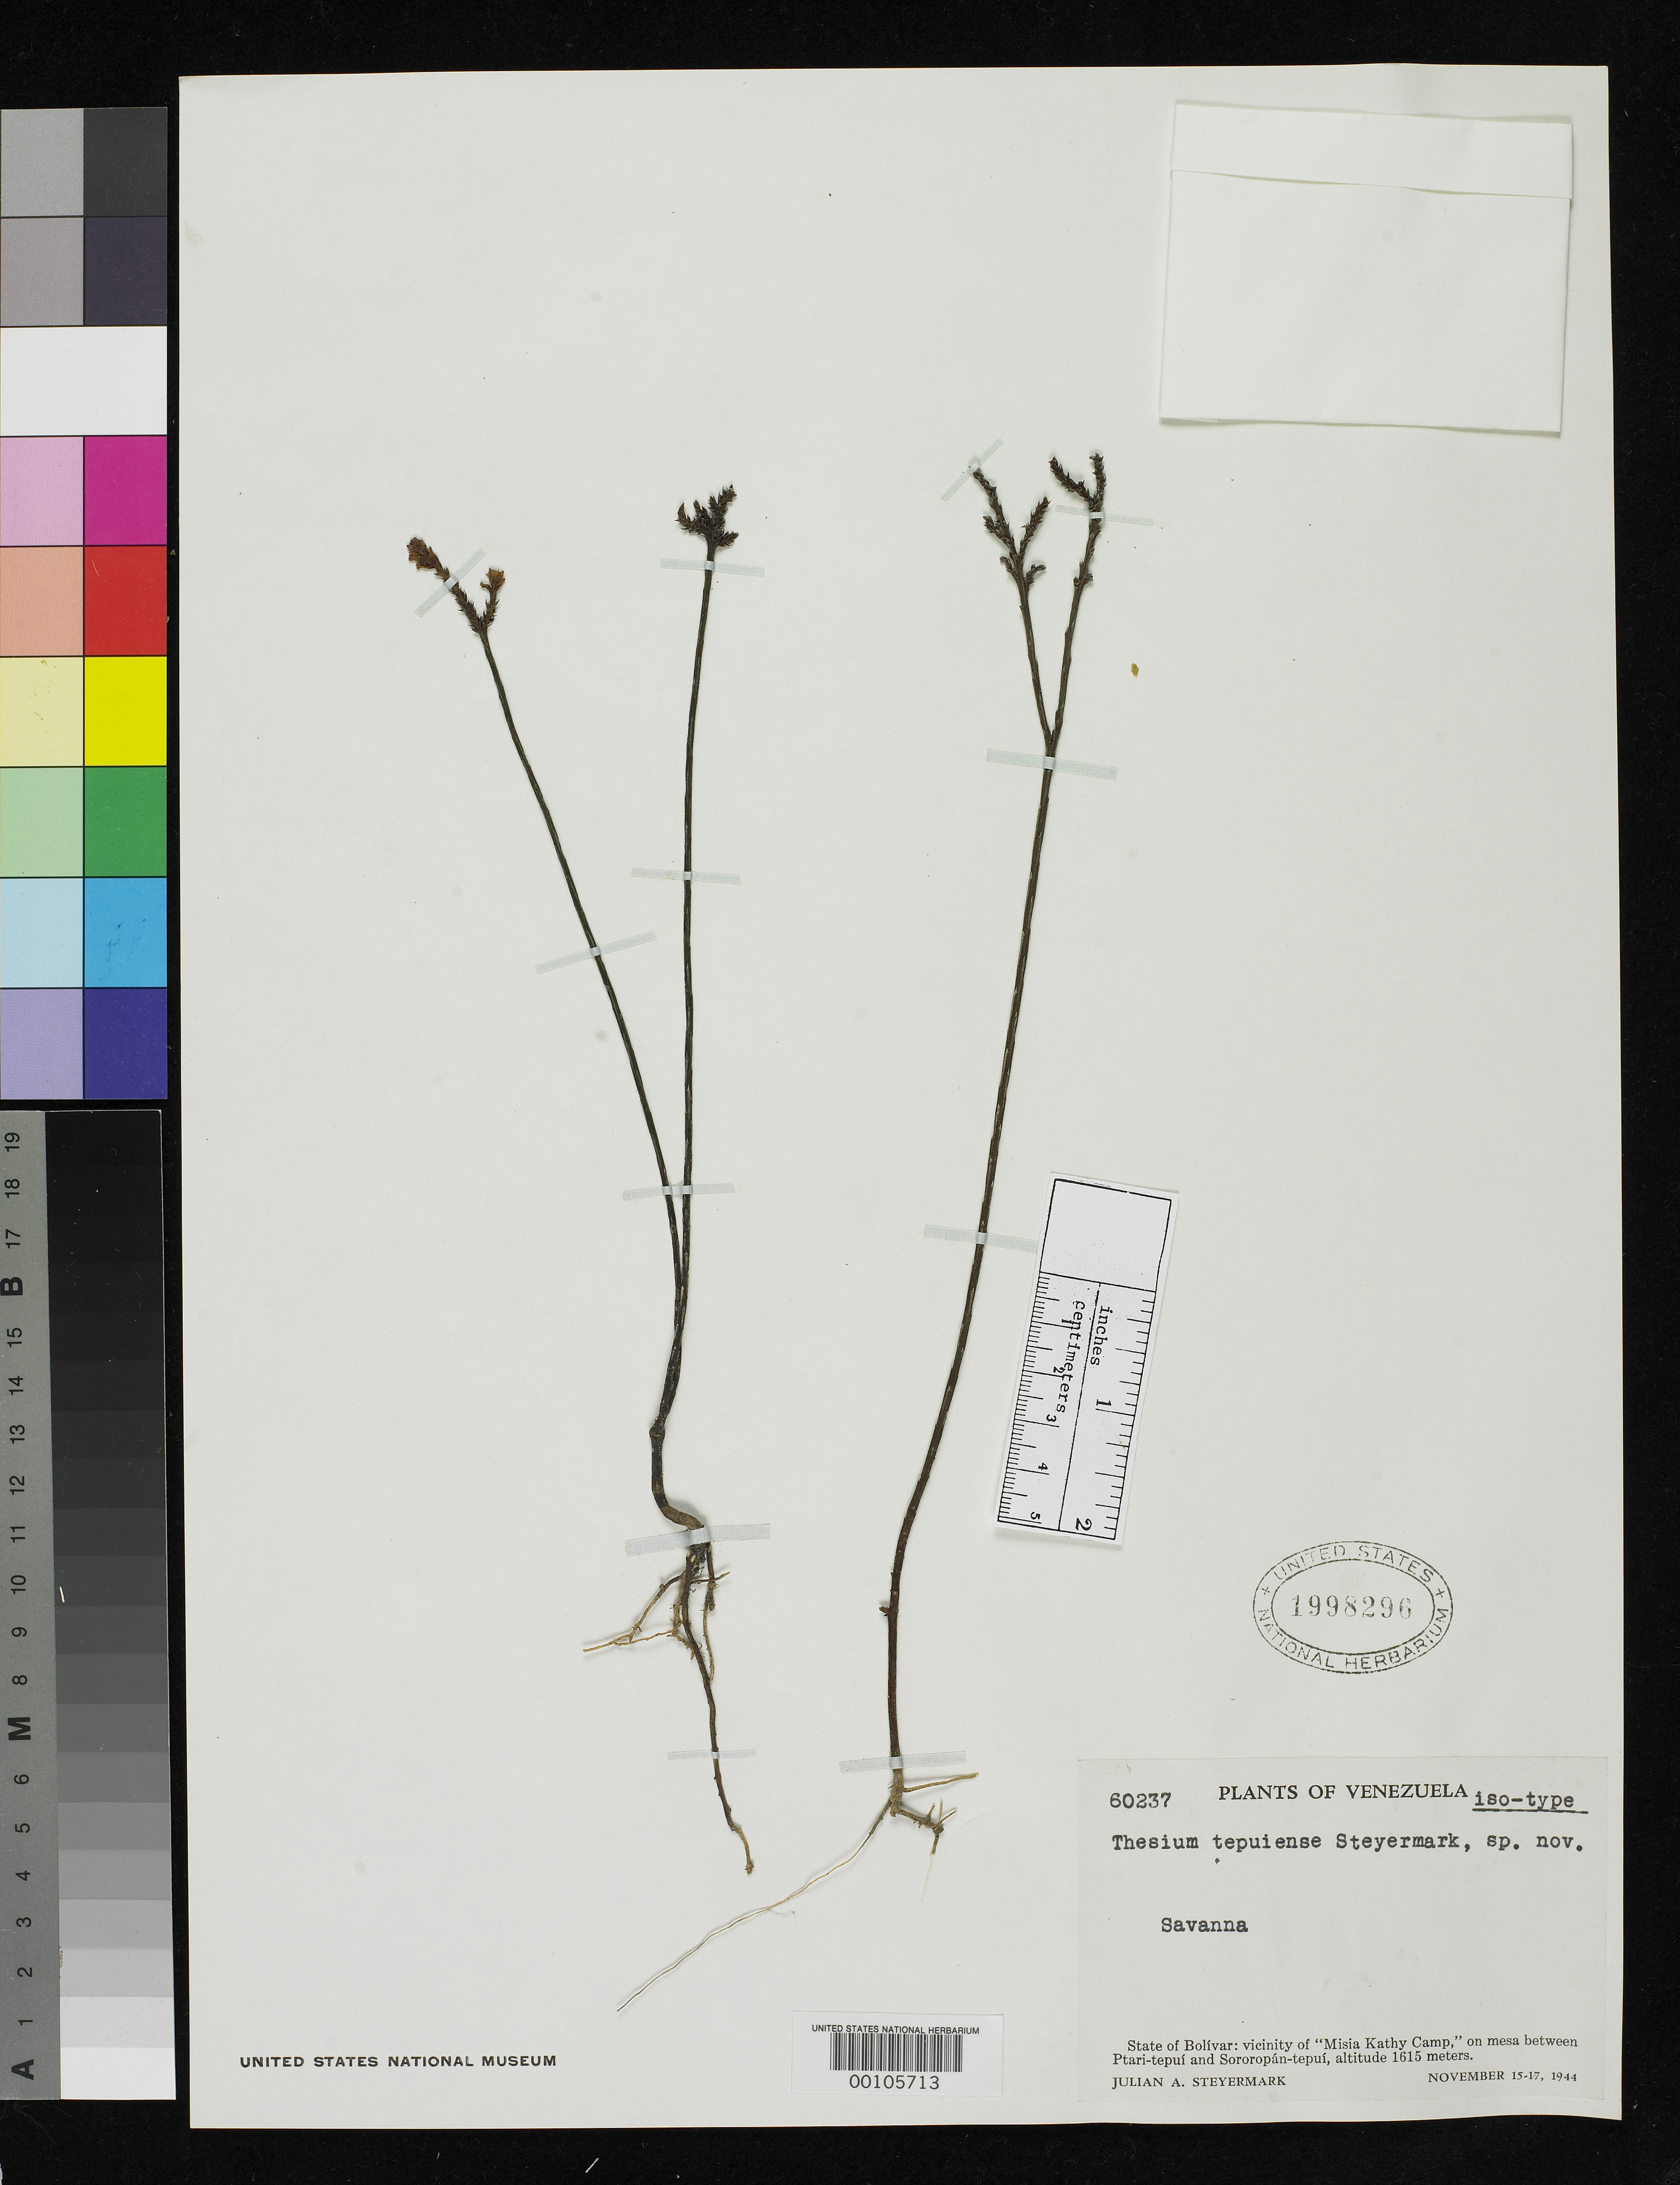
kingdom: Plantae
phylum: Tracheophyta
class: Magnoliopsida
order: Santalales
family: Thesiaceae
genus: Thesium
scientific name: Thesium tepuiense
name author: Steyerm.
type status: Isotype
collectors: J. Steyermark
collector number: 60237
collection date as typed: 15 Nov 1944 to 17 Nov 1944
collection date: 1944-11-15/1944-11-17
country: Venezuela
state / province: Bolivar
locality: Vicinity of "Misia Kathycamp", between Ptari-tepui and Sororopan-tepui.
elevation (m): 1615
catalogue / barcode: US 1998296